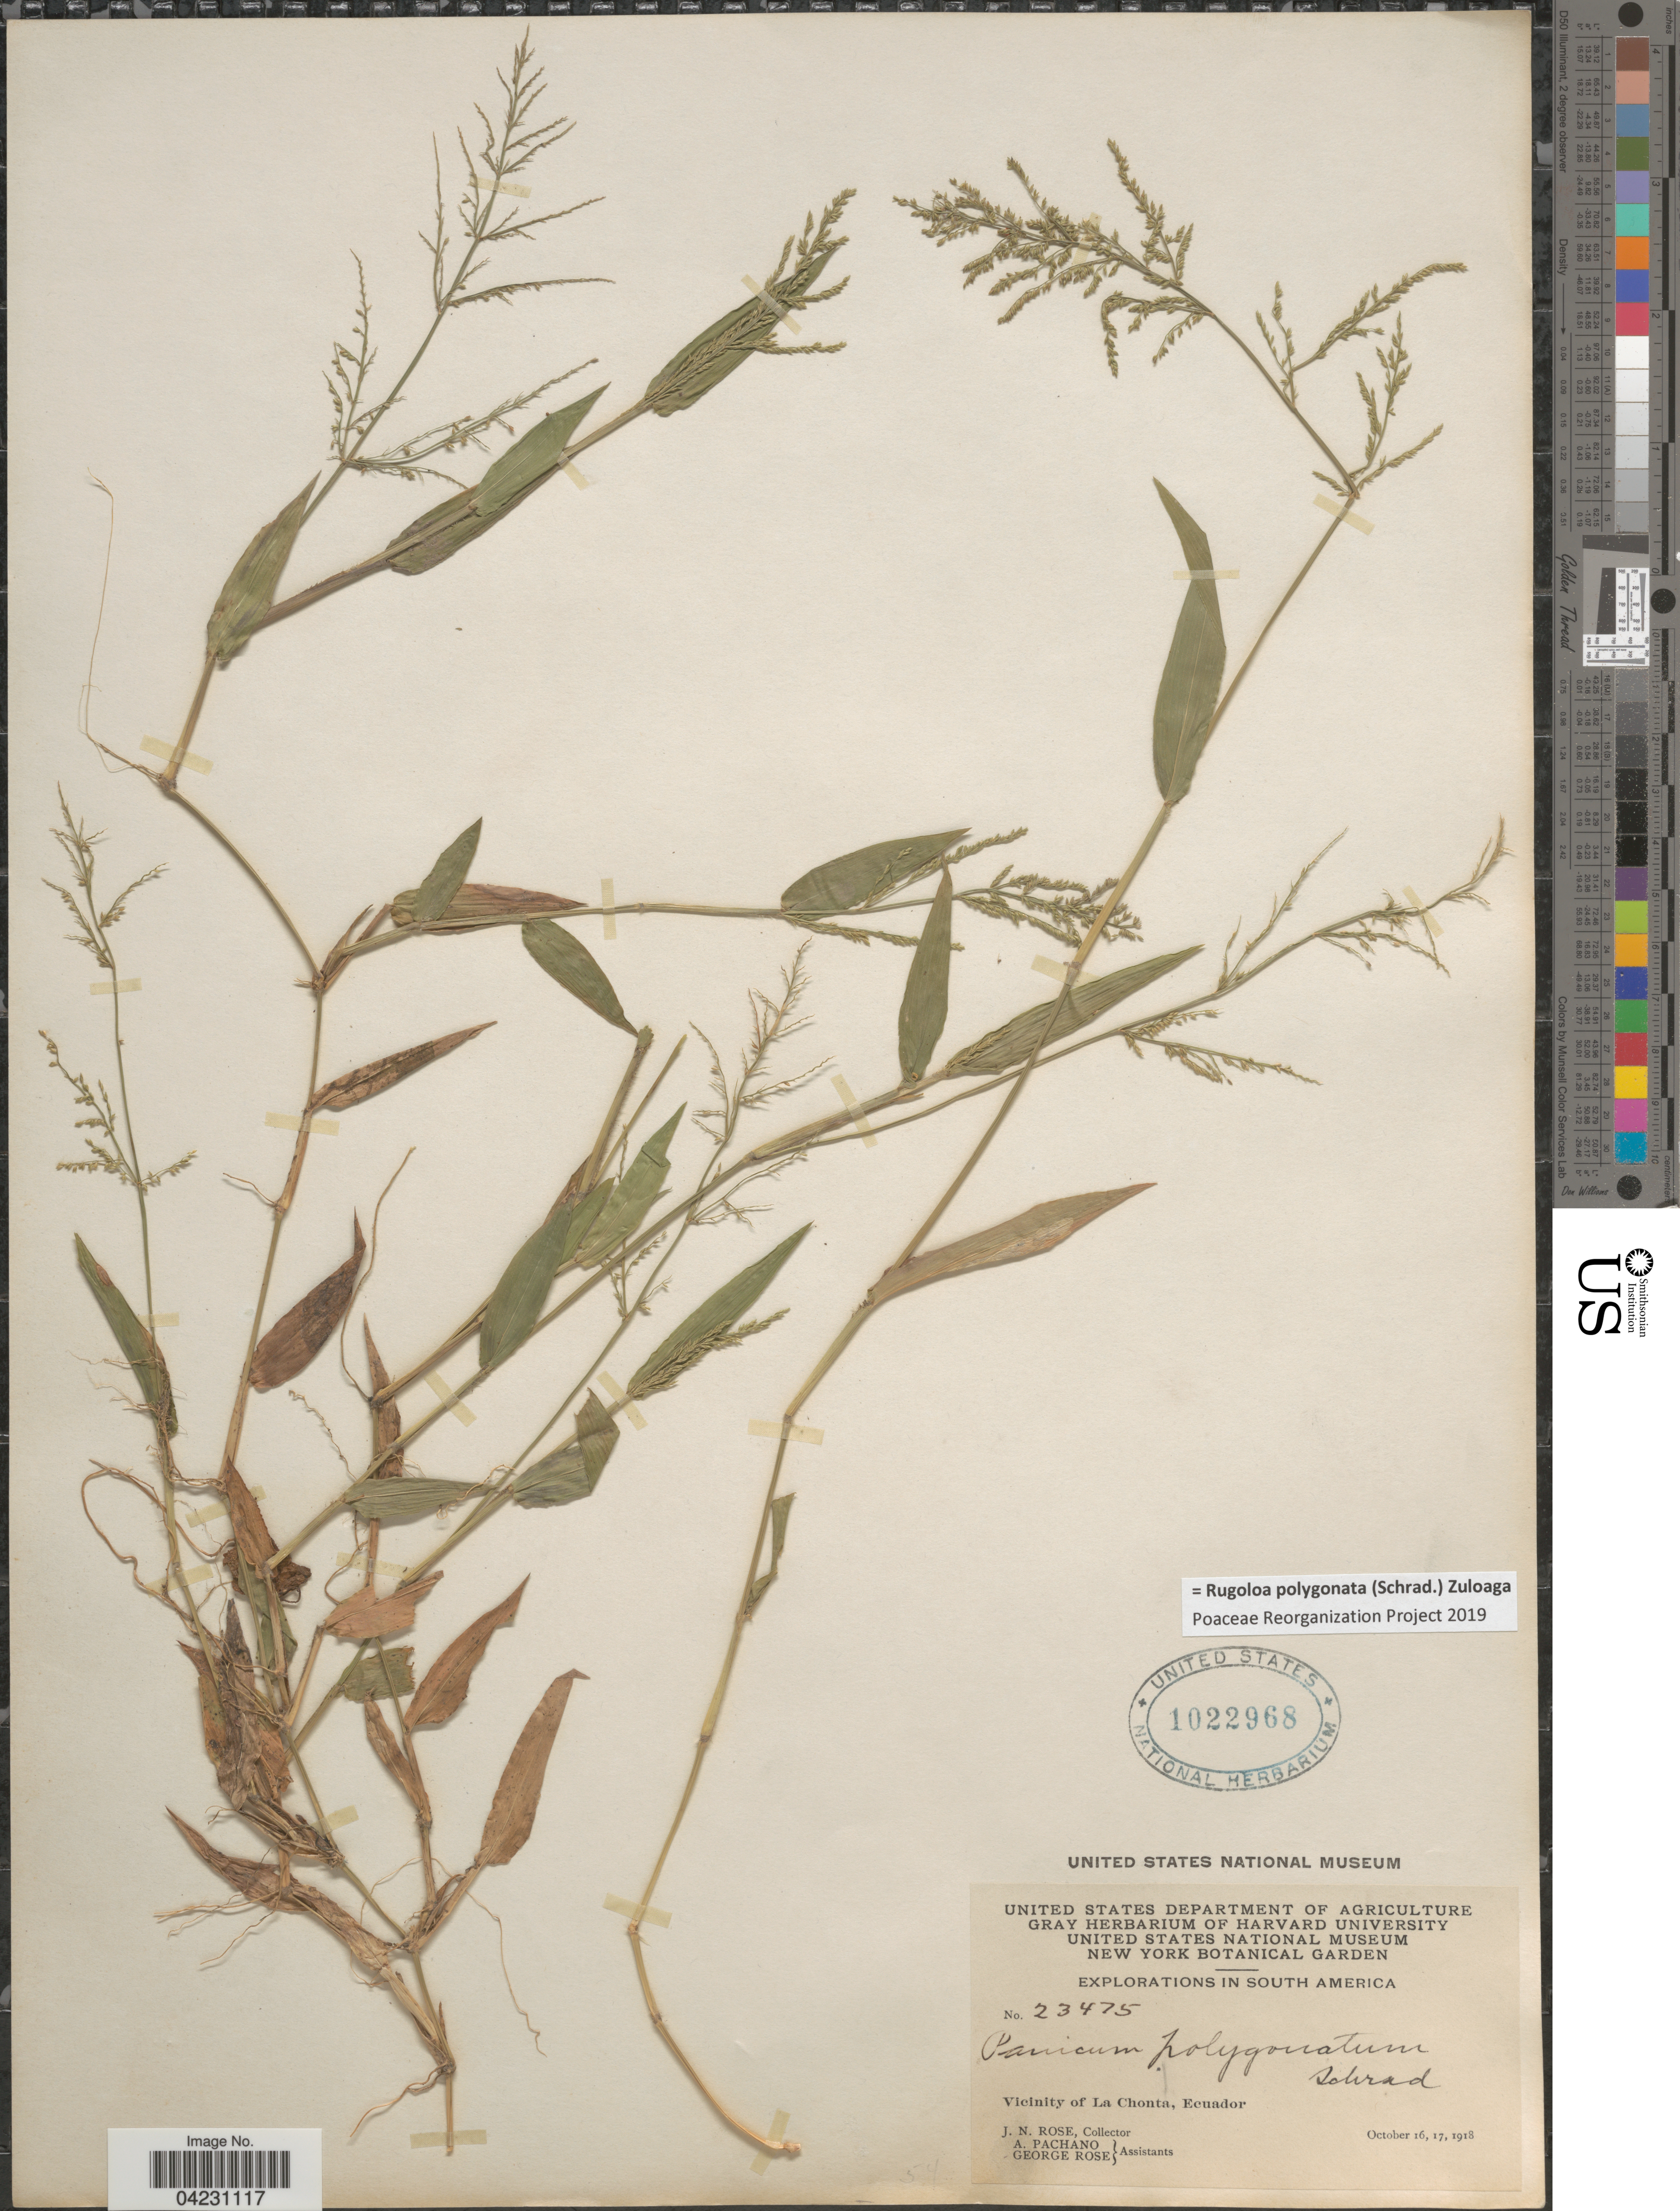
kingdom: Plantae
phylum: Tracheophyta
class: Liliopsida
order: Poales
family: Poaceae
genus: Rugoloa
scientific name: Rugoloa polygonata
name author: (Schrad.) Zuloaga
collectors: J. N. Rose, A. Pachano & G. Rose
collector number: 23475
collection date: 1918-10-16/1918-10-17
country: Ecuador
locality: Explorations in South America. Vicinity of La Chonta.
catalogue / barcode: US 1022968